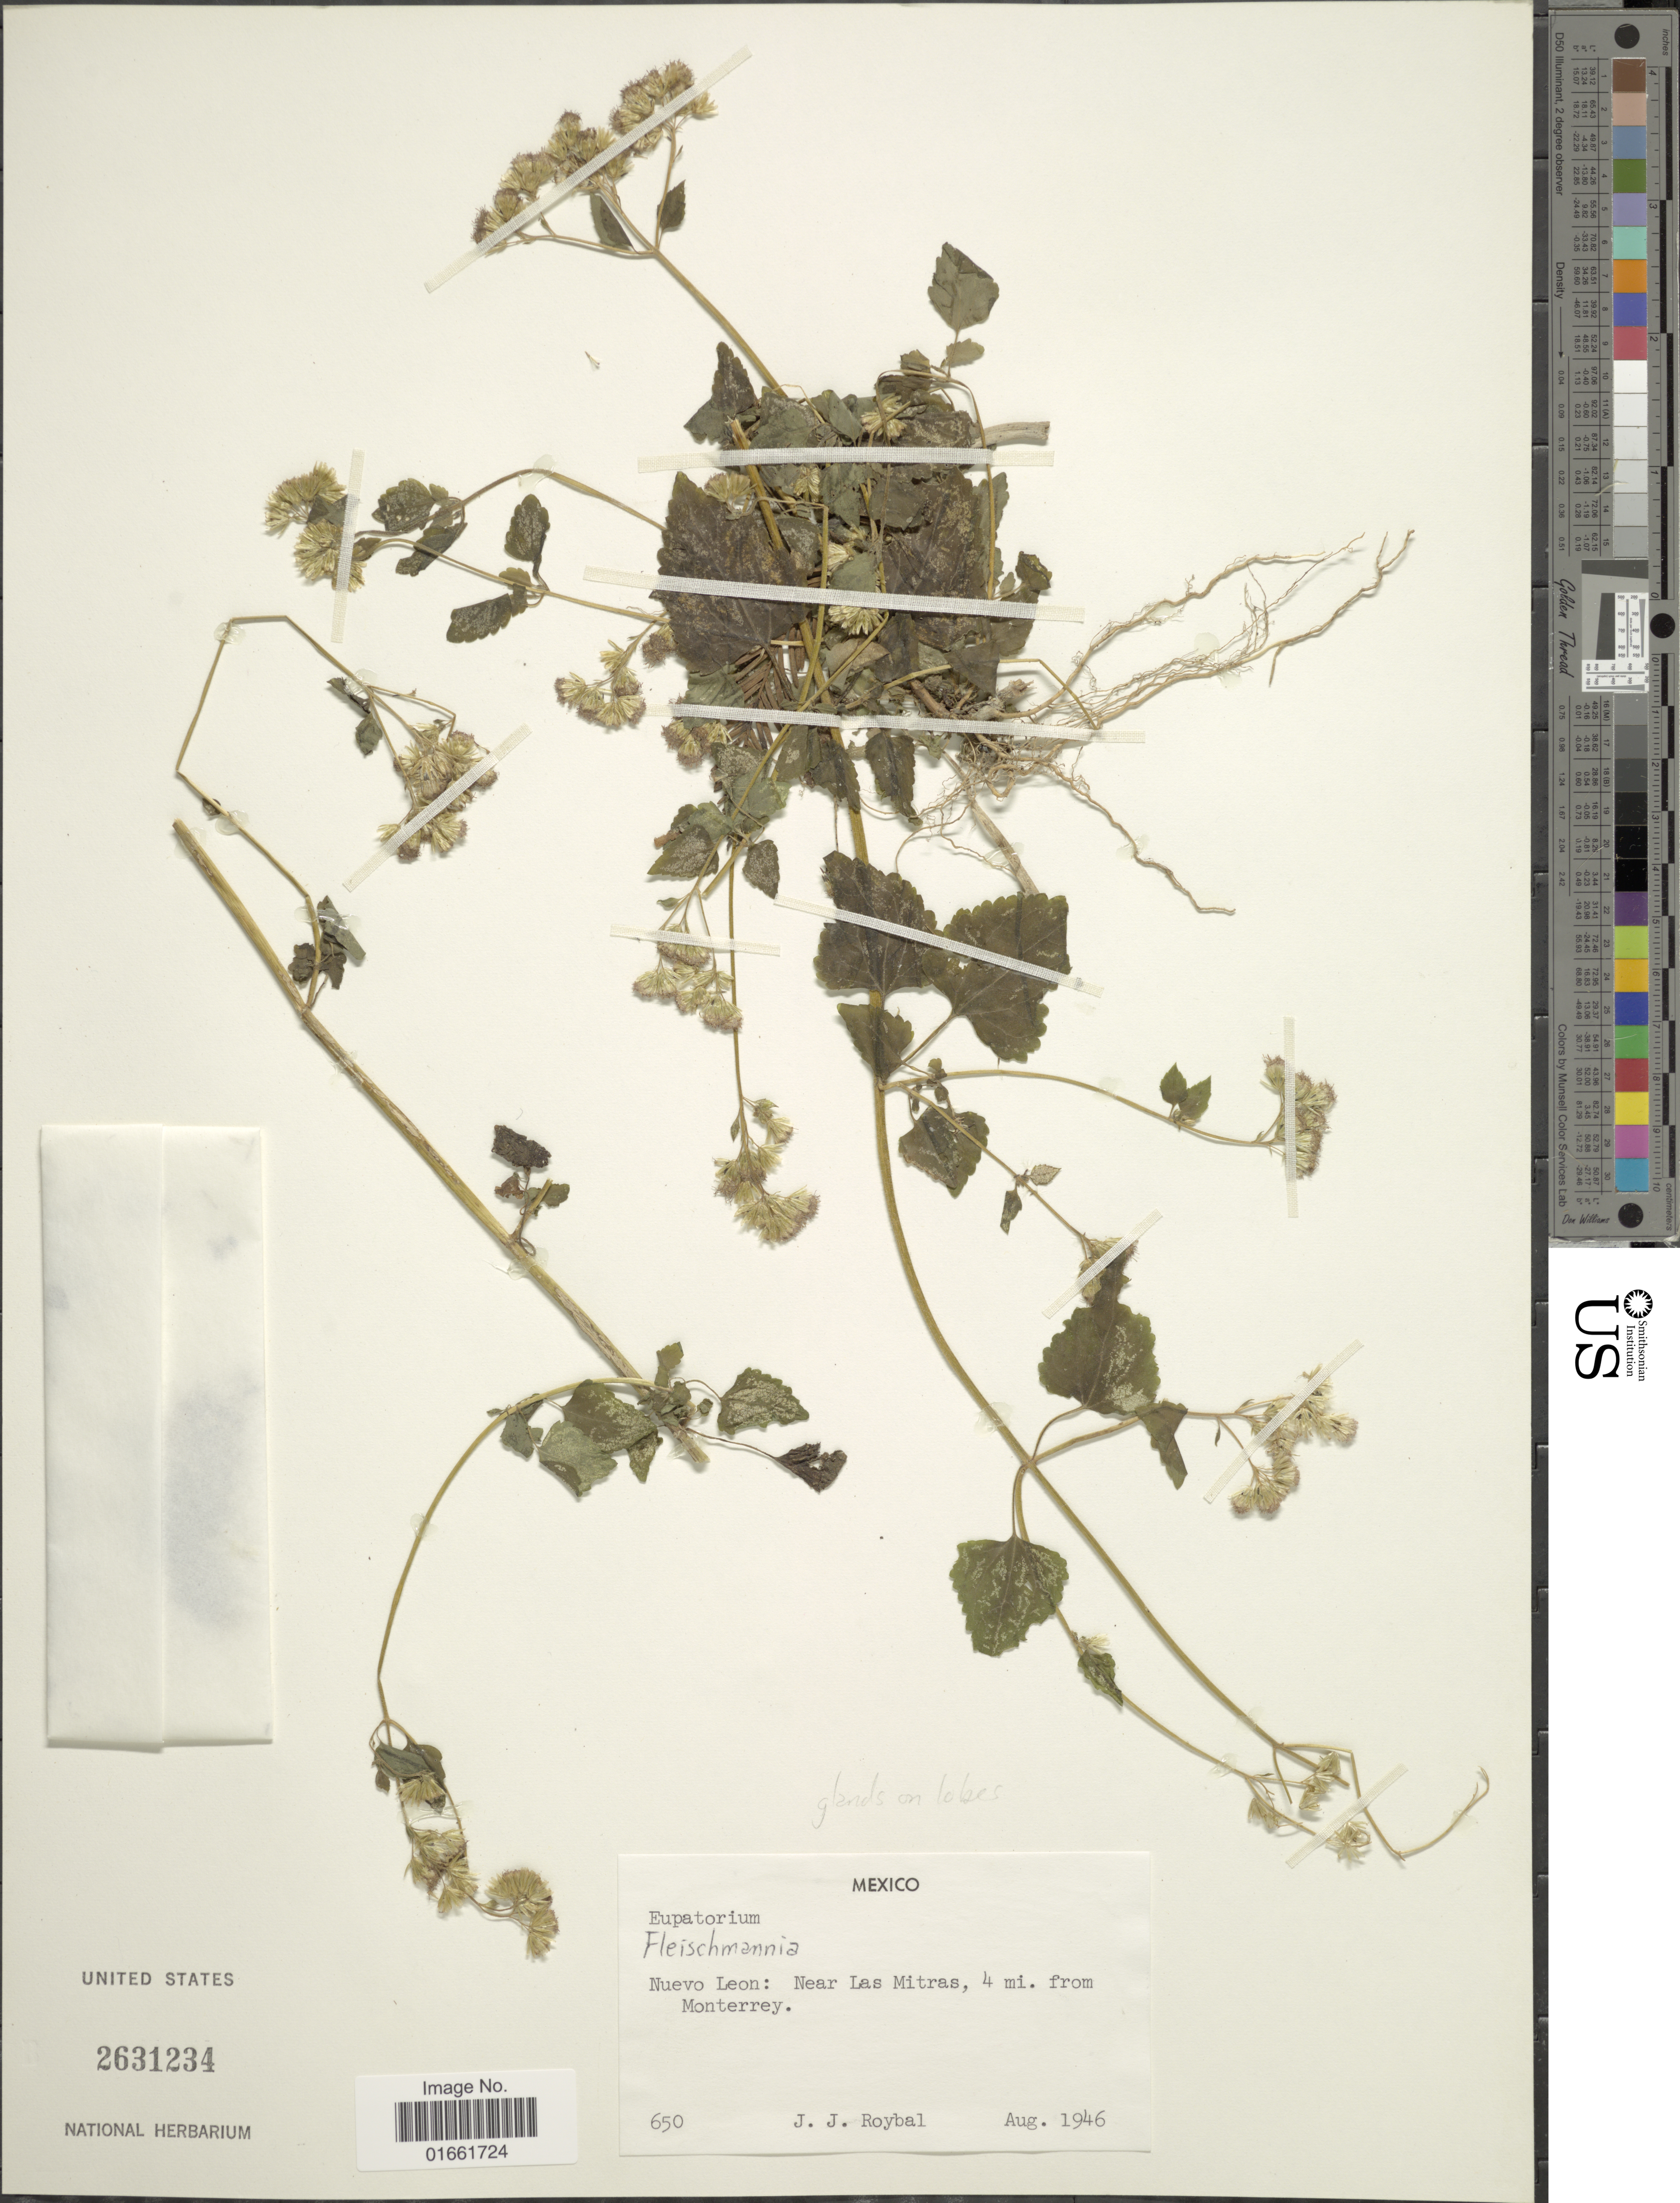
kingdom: Plantae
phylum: Tracheophyta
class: Magnoliopsida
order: Asterales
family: Asteraceae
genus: Fleischmannia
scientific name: Fleischmannia pratensis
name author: (Klatt) R.M. King & H. Rob.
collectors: J. J. Roybal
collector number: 650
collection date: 1946-08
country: Mexico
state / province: Nuevo León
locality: Near Las Mitras, 4 mi from Monterrey.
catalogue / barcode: US 2631234